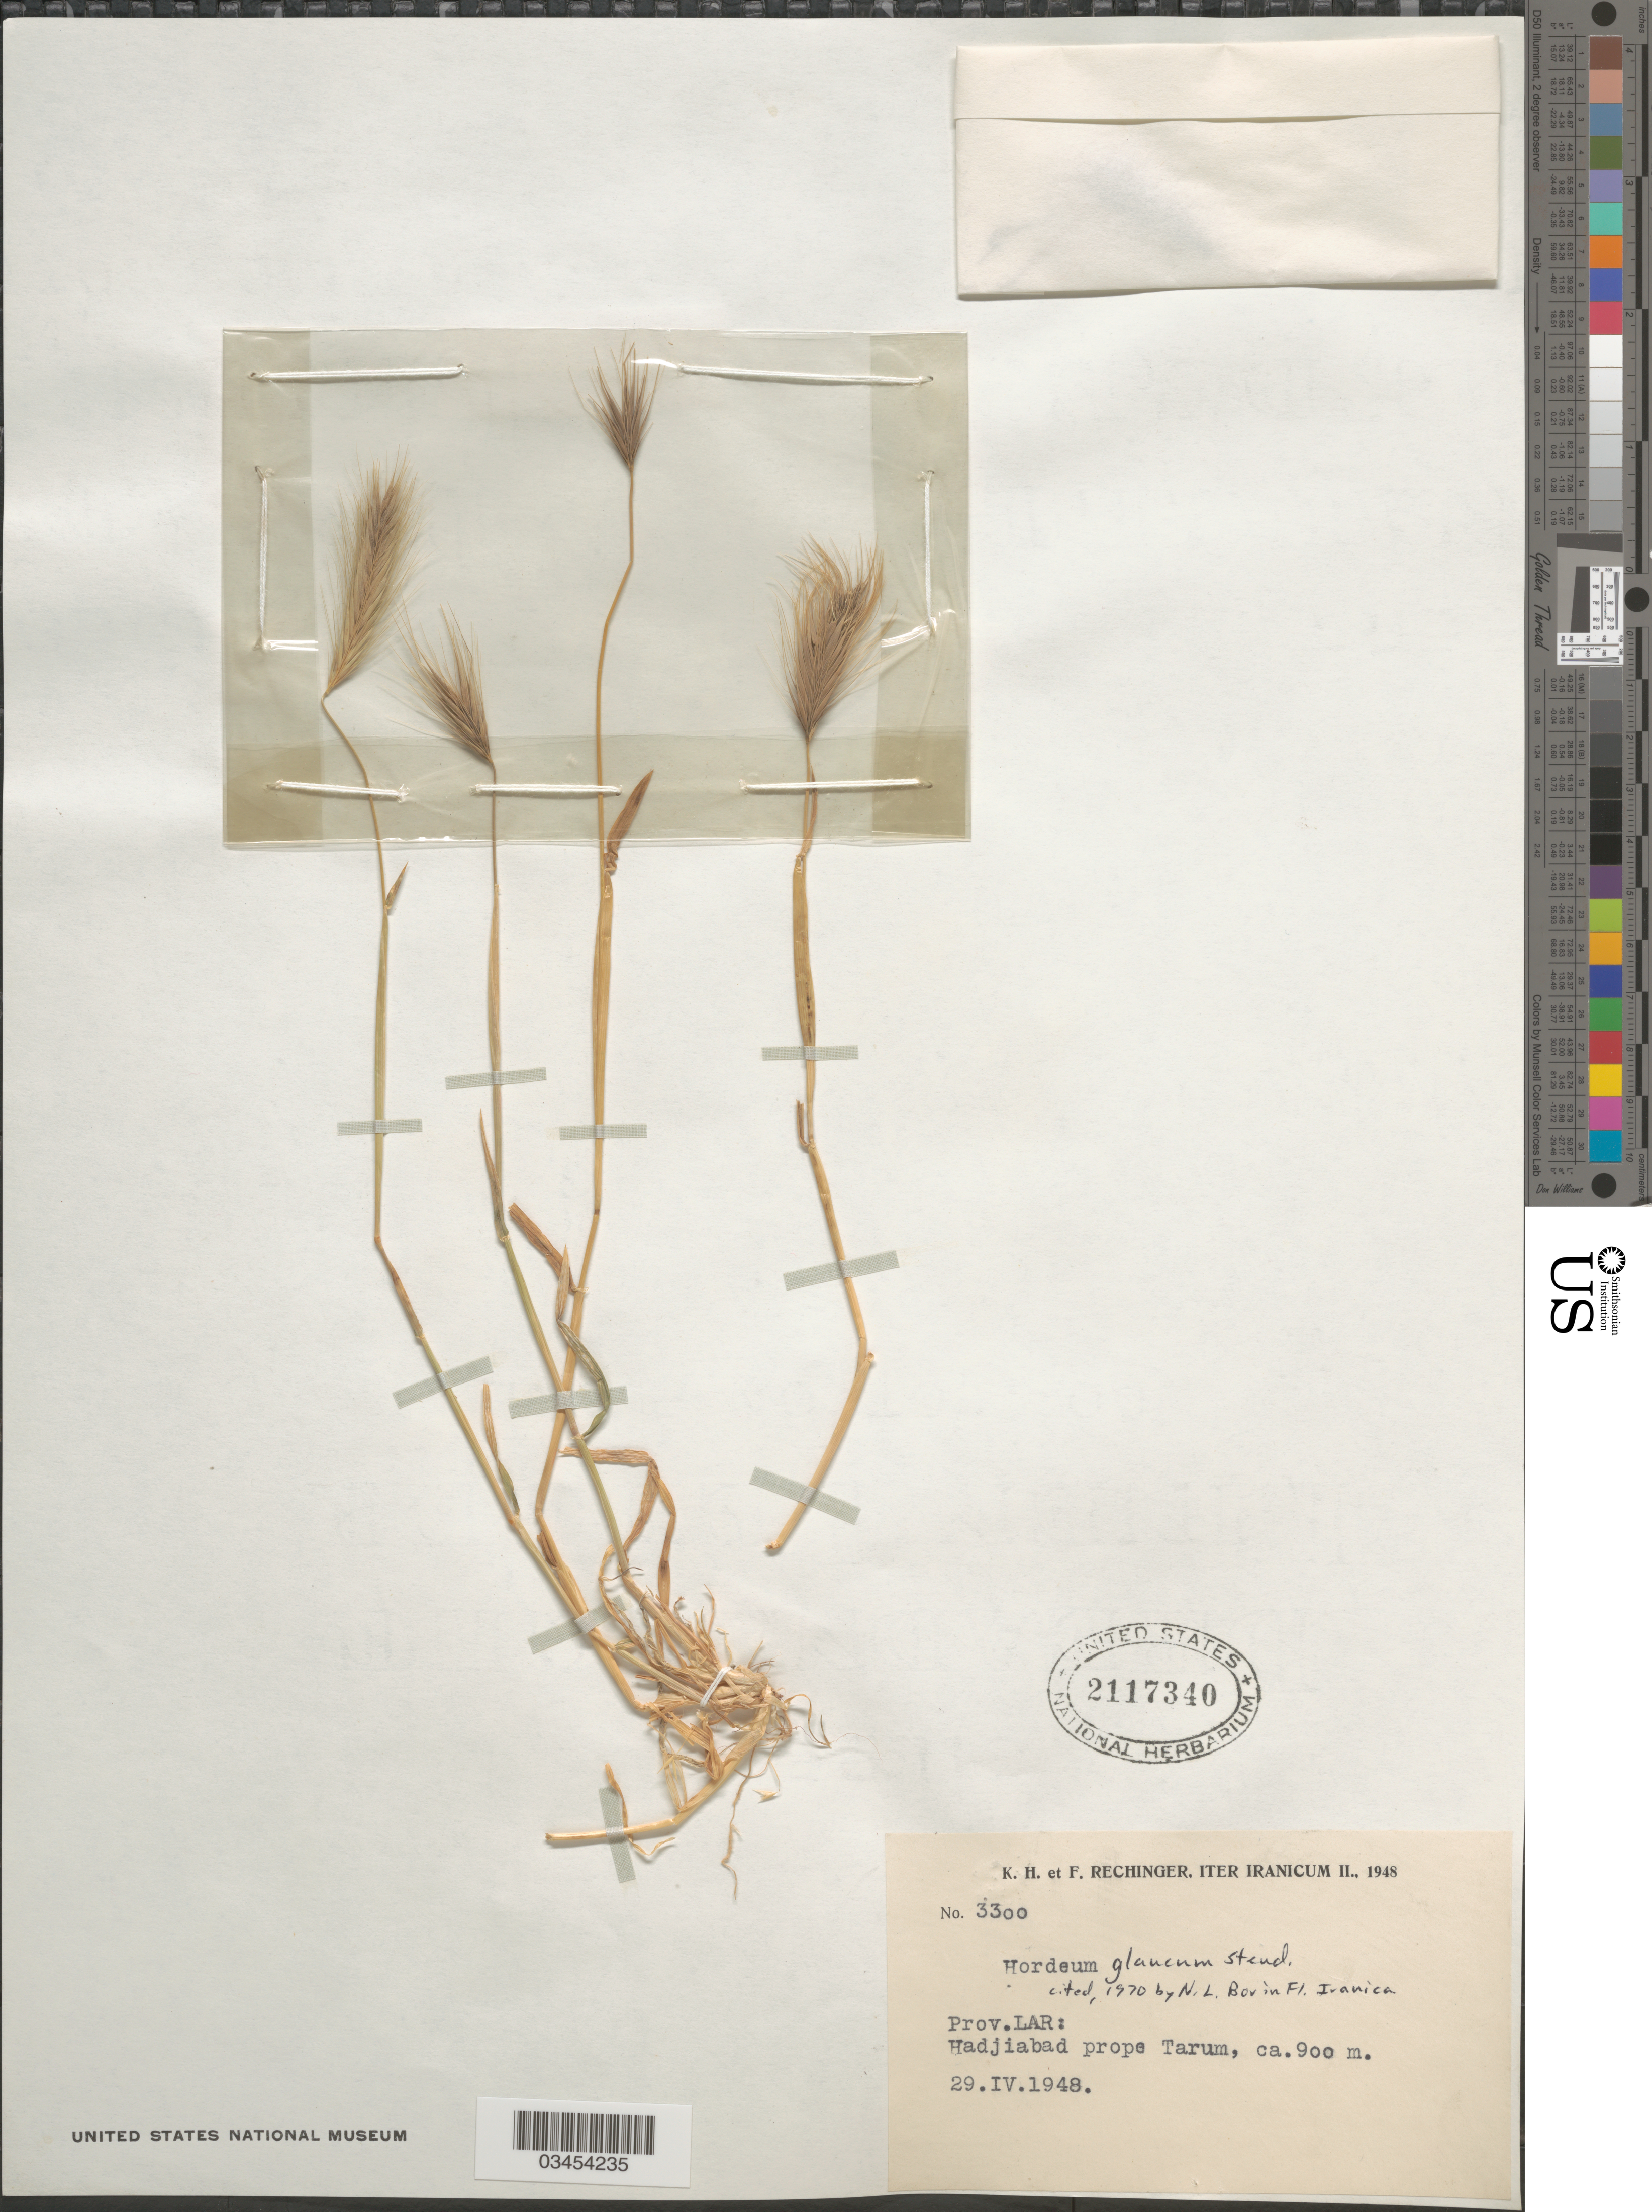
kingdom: Plantae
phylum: Tracheophyta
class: Liliopsida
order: Poales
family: Poaceae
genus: Hordeum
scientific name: Hordeum murinum subsp. glaucum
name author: (Steud.) Tzvelev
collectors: K. H. Rechinger & F. Rechinger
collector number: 3300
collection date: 1948-04-29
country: Iran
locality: Iter Iranicum II., 1948. Pov.Lar: Hadjiabad prope Tarum.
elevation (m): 900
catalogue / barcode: US 2117340